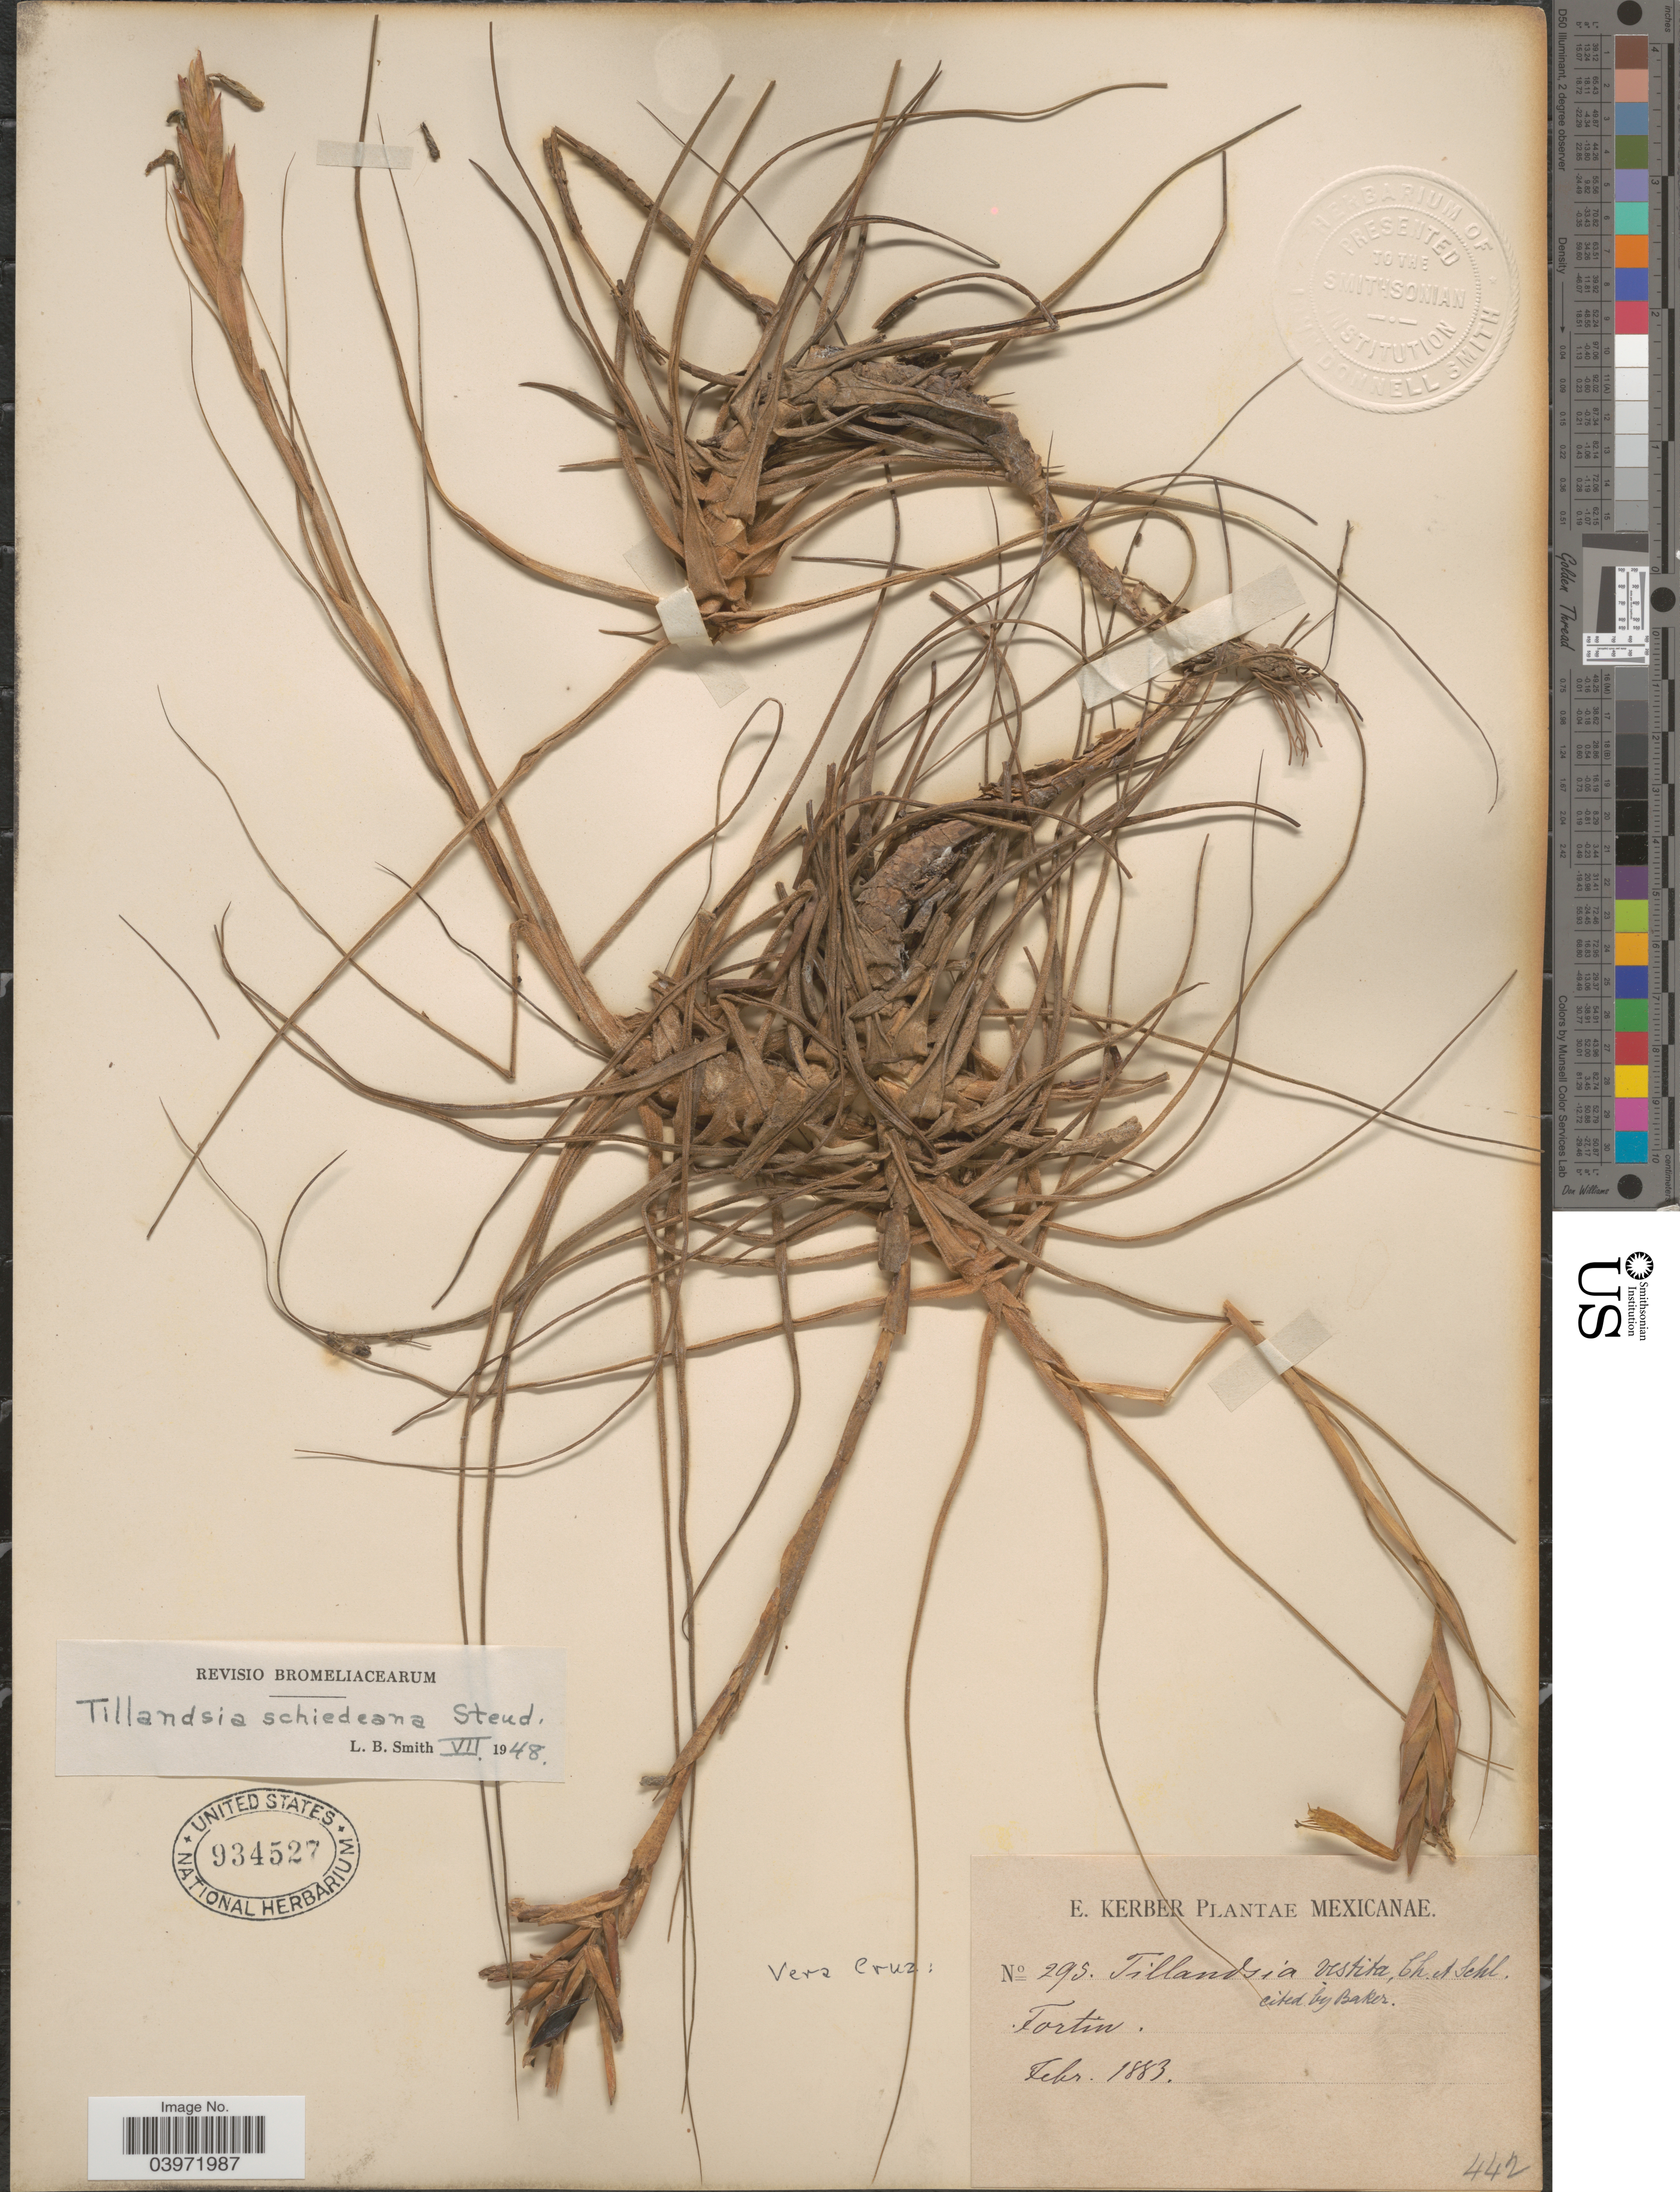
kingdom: Plantae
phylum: Tracheophyta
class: Liliopsida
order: Poales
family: Bromeliaceae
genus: Tillandsia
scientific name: Tillandsia schiedeana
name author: Steud.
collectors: E. Kerber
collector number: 295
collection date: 1883-02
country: Mexico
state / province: Veracruz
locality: Vera Cruz: Fortin.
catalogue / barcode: US 934527